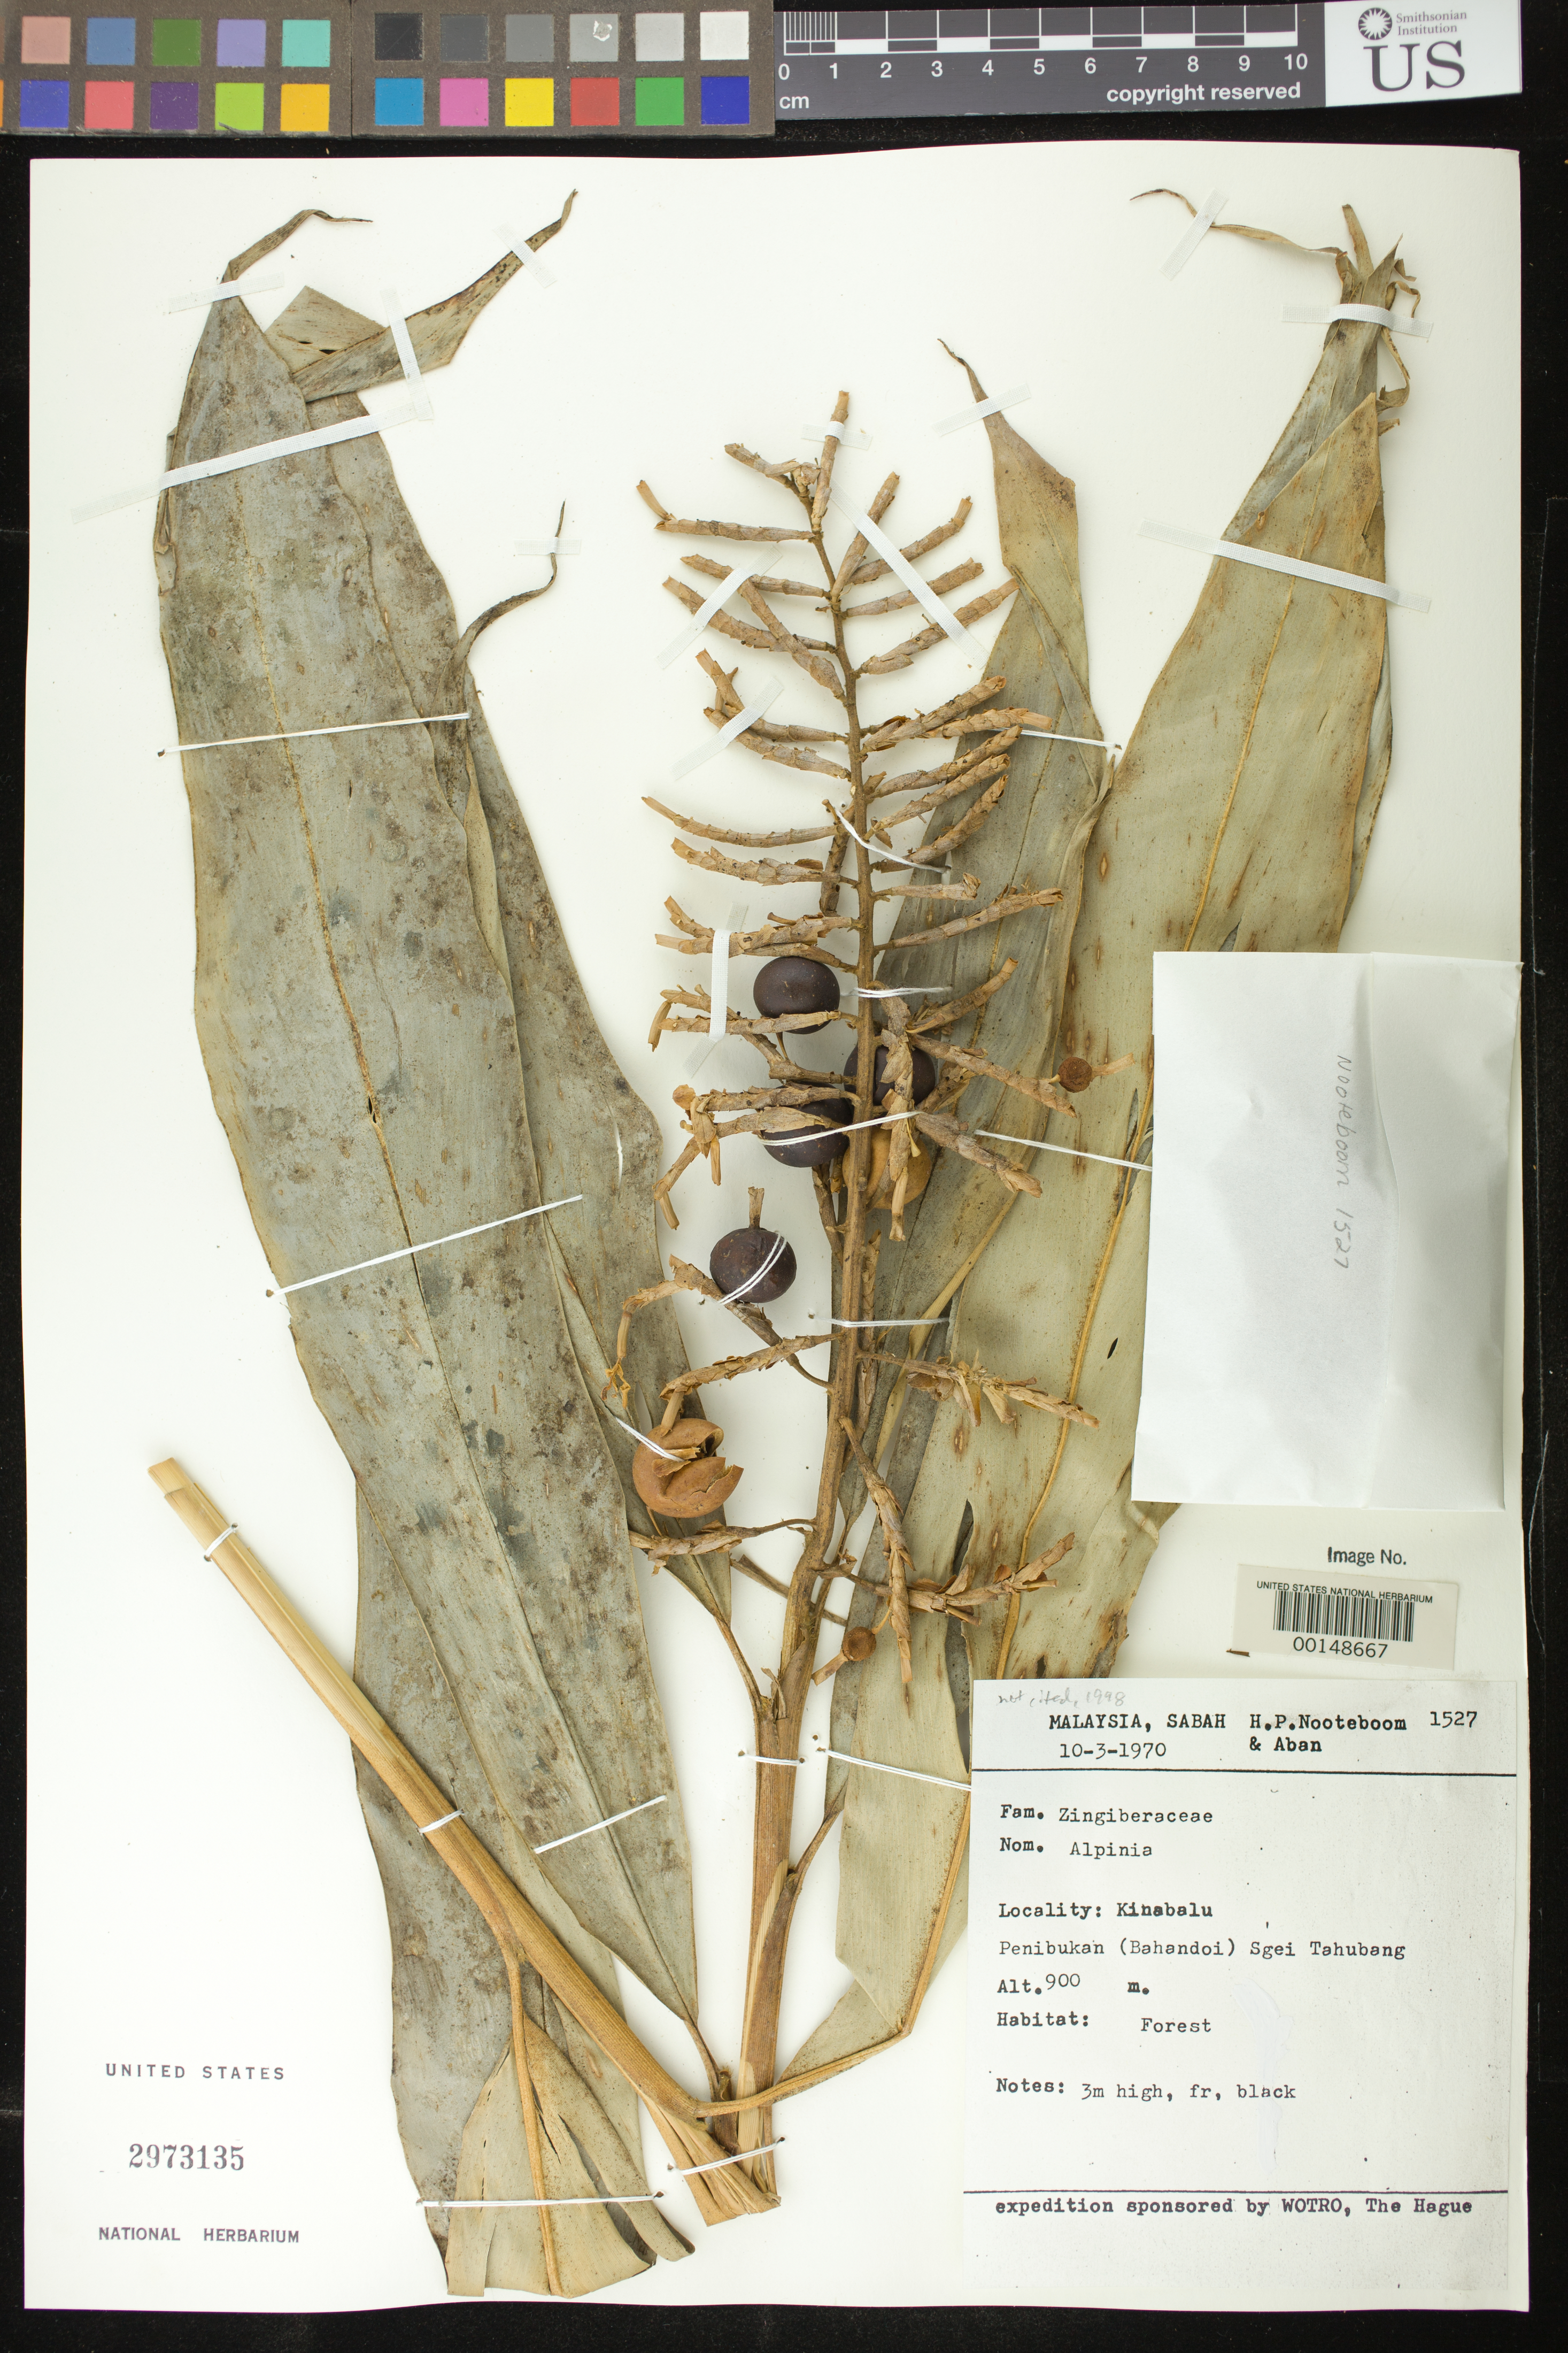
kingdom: Plantae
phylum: Tracheophyta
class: Liliopsida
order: Zingiberales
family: Zingiberaceae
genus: Alpinia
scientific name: Alpinia beamanii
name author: R.M. Sm.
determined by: Docot, Rudolph Valentino A.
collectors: H. P. Nooteboom & A. Gibot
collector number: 1527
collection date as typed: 10 Mar 1970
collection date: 1970-03-10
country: Malaysia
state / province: Sabah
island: Borneo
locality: Kinabalu, penibukan (bahandoi) sgei tahubang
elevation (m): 900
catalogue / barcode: US 2973135